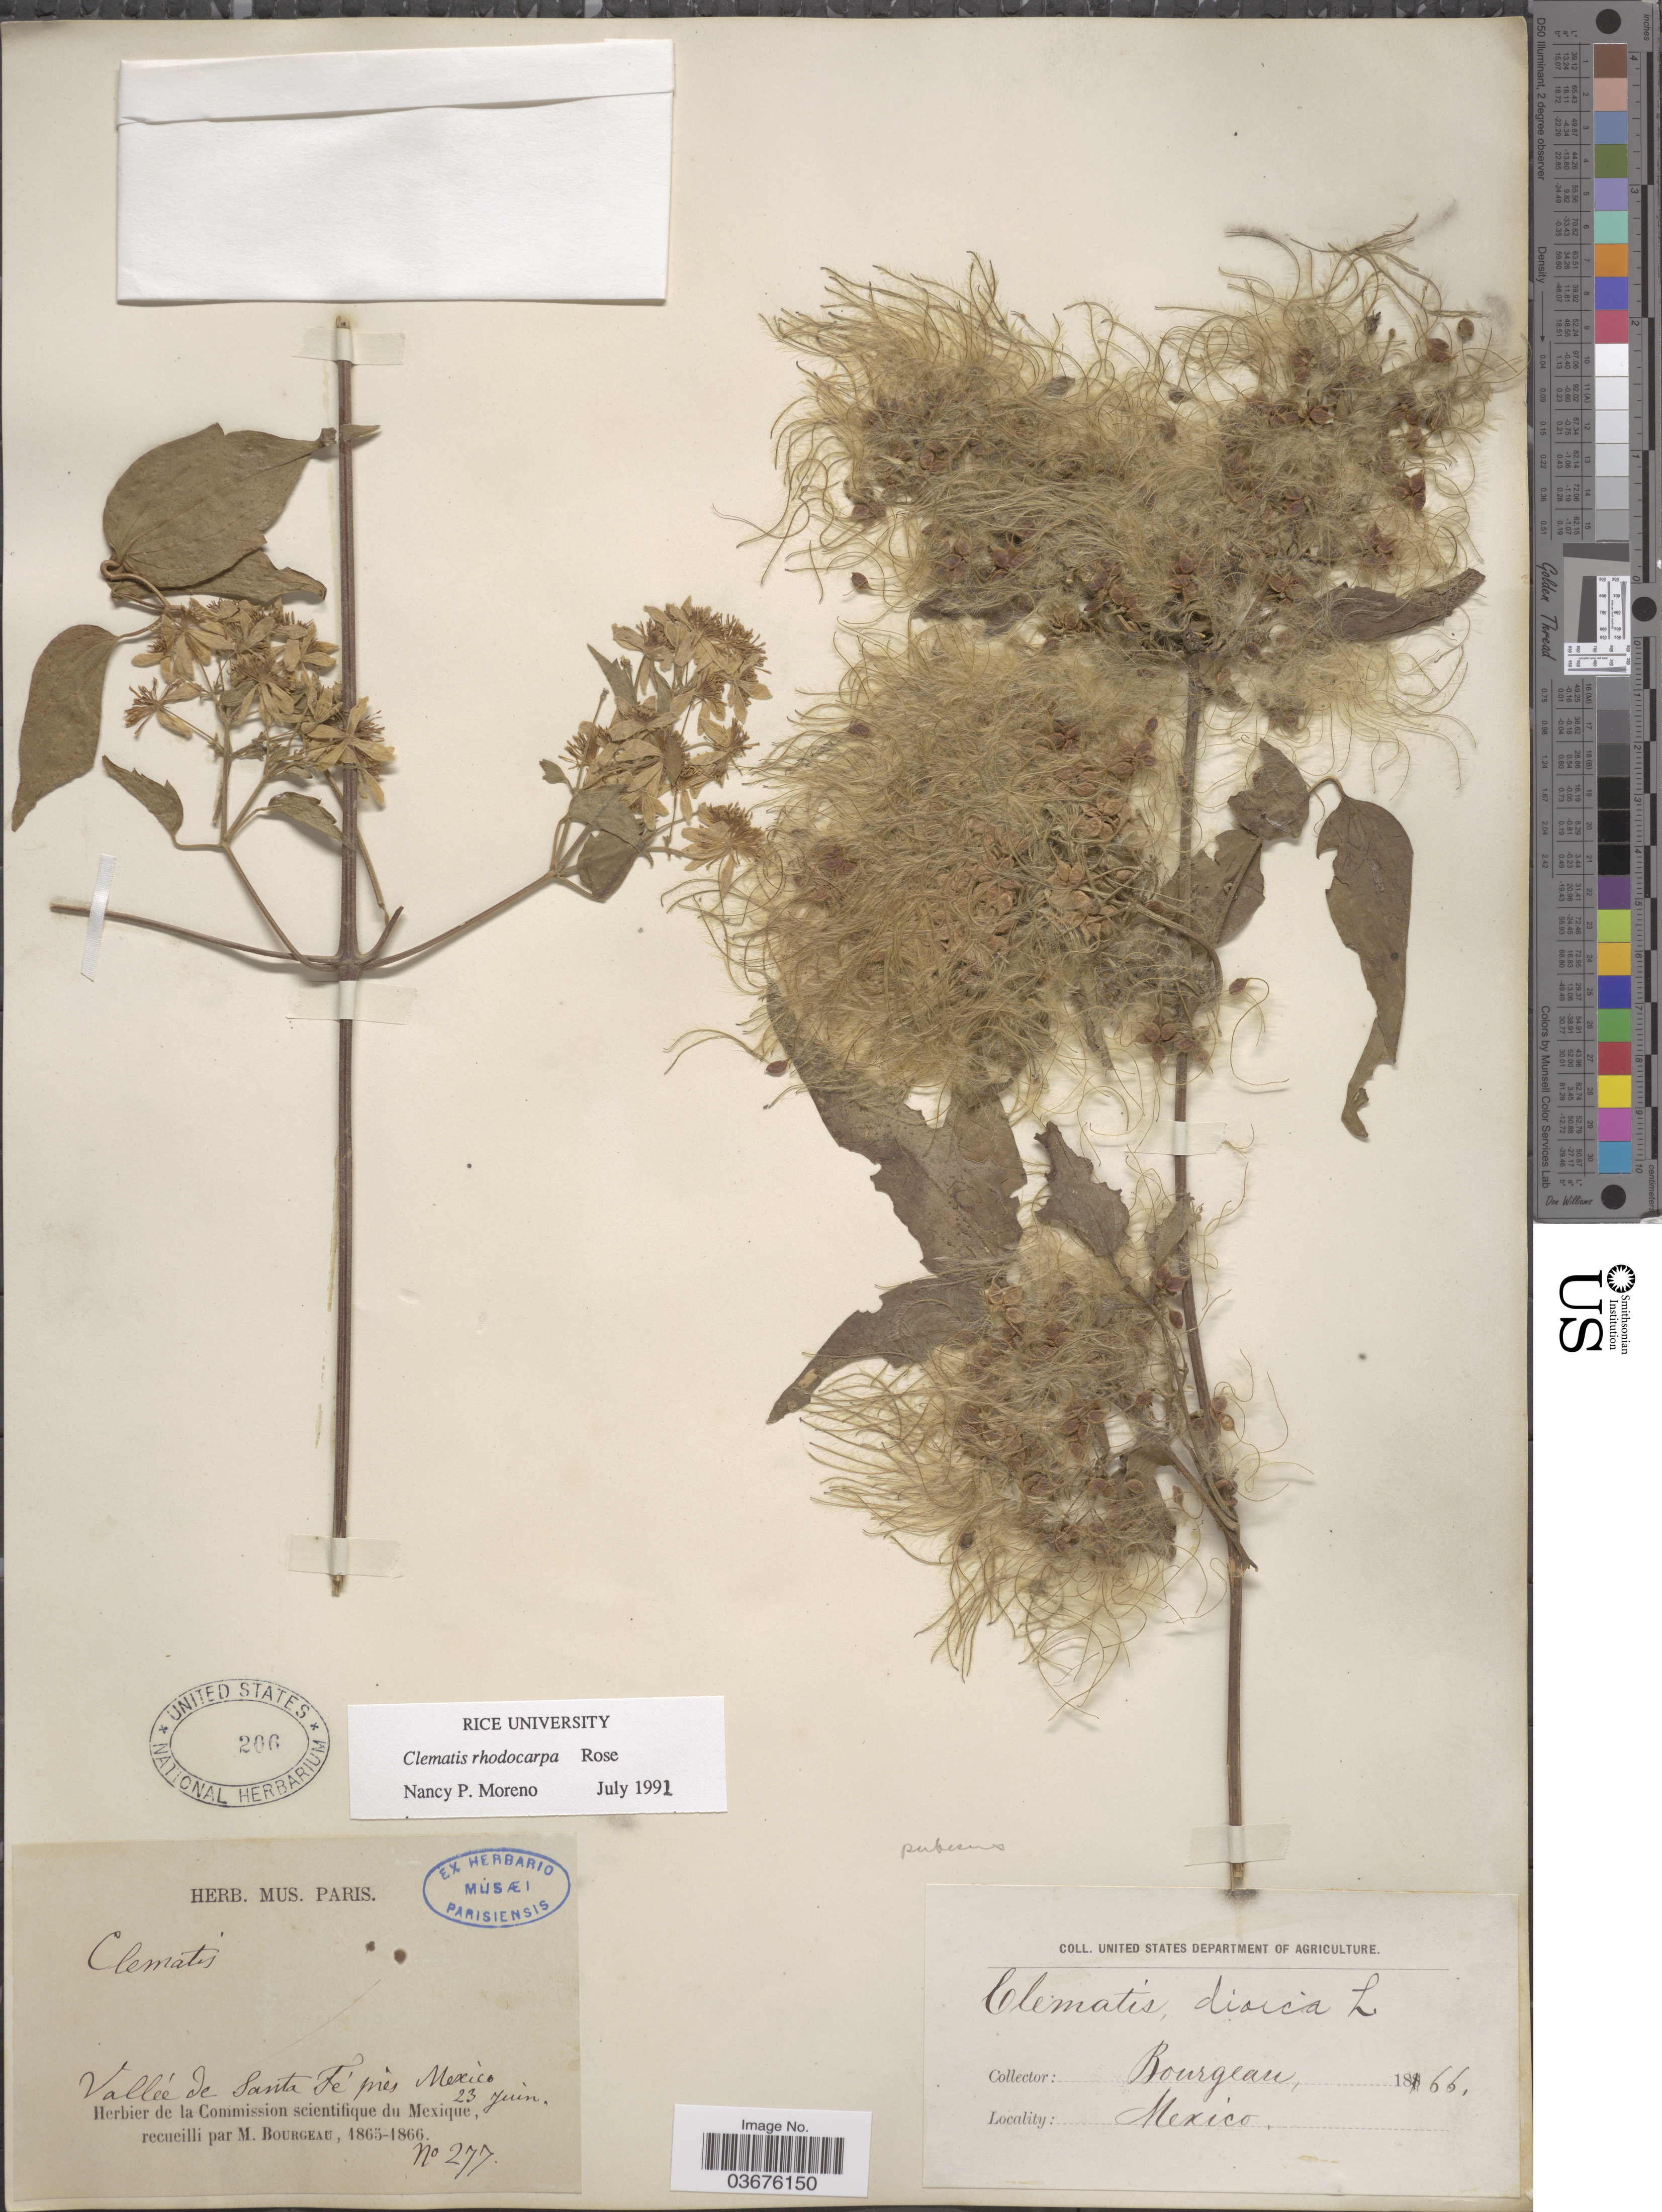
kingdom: Plantae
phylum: Tracheophyta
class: Magnoliopsida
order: Ranunculales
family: Ranunculaceae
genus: Clematis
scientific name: Clematis rhodocarpa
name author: Rose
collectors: M. Bourgeau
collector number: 277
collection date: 1866-06-23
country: Mexico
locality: Vallée de Santa Fé près Mexico.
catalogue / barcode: US 206